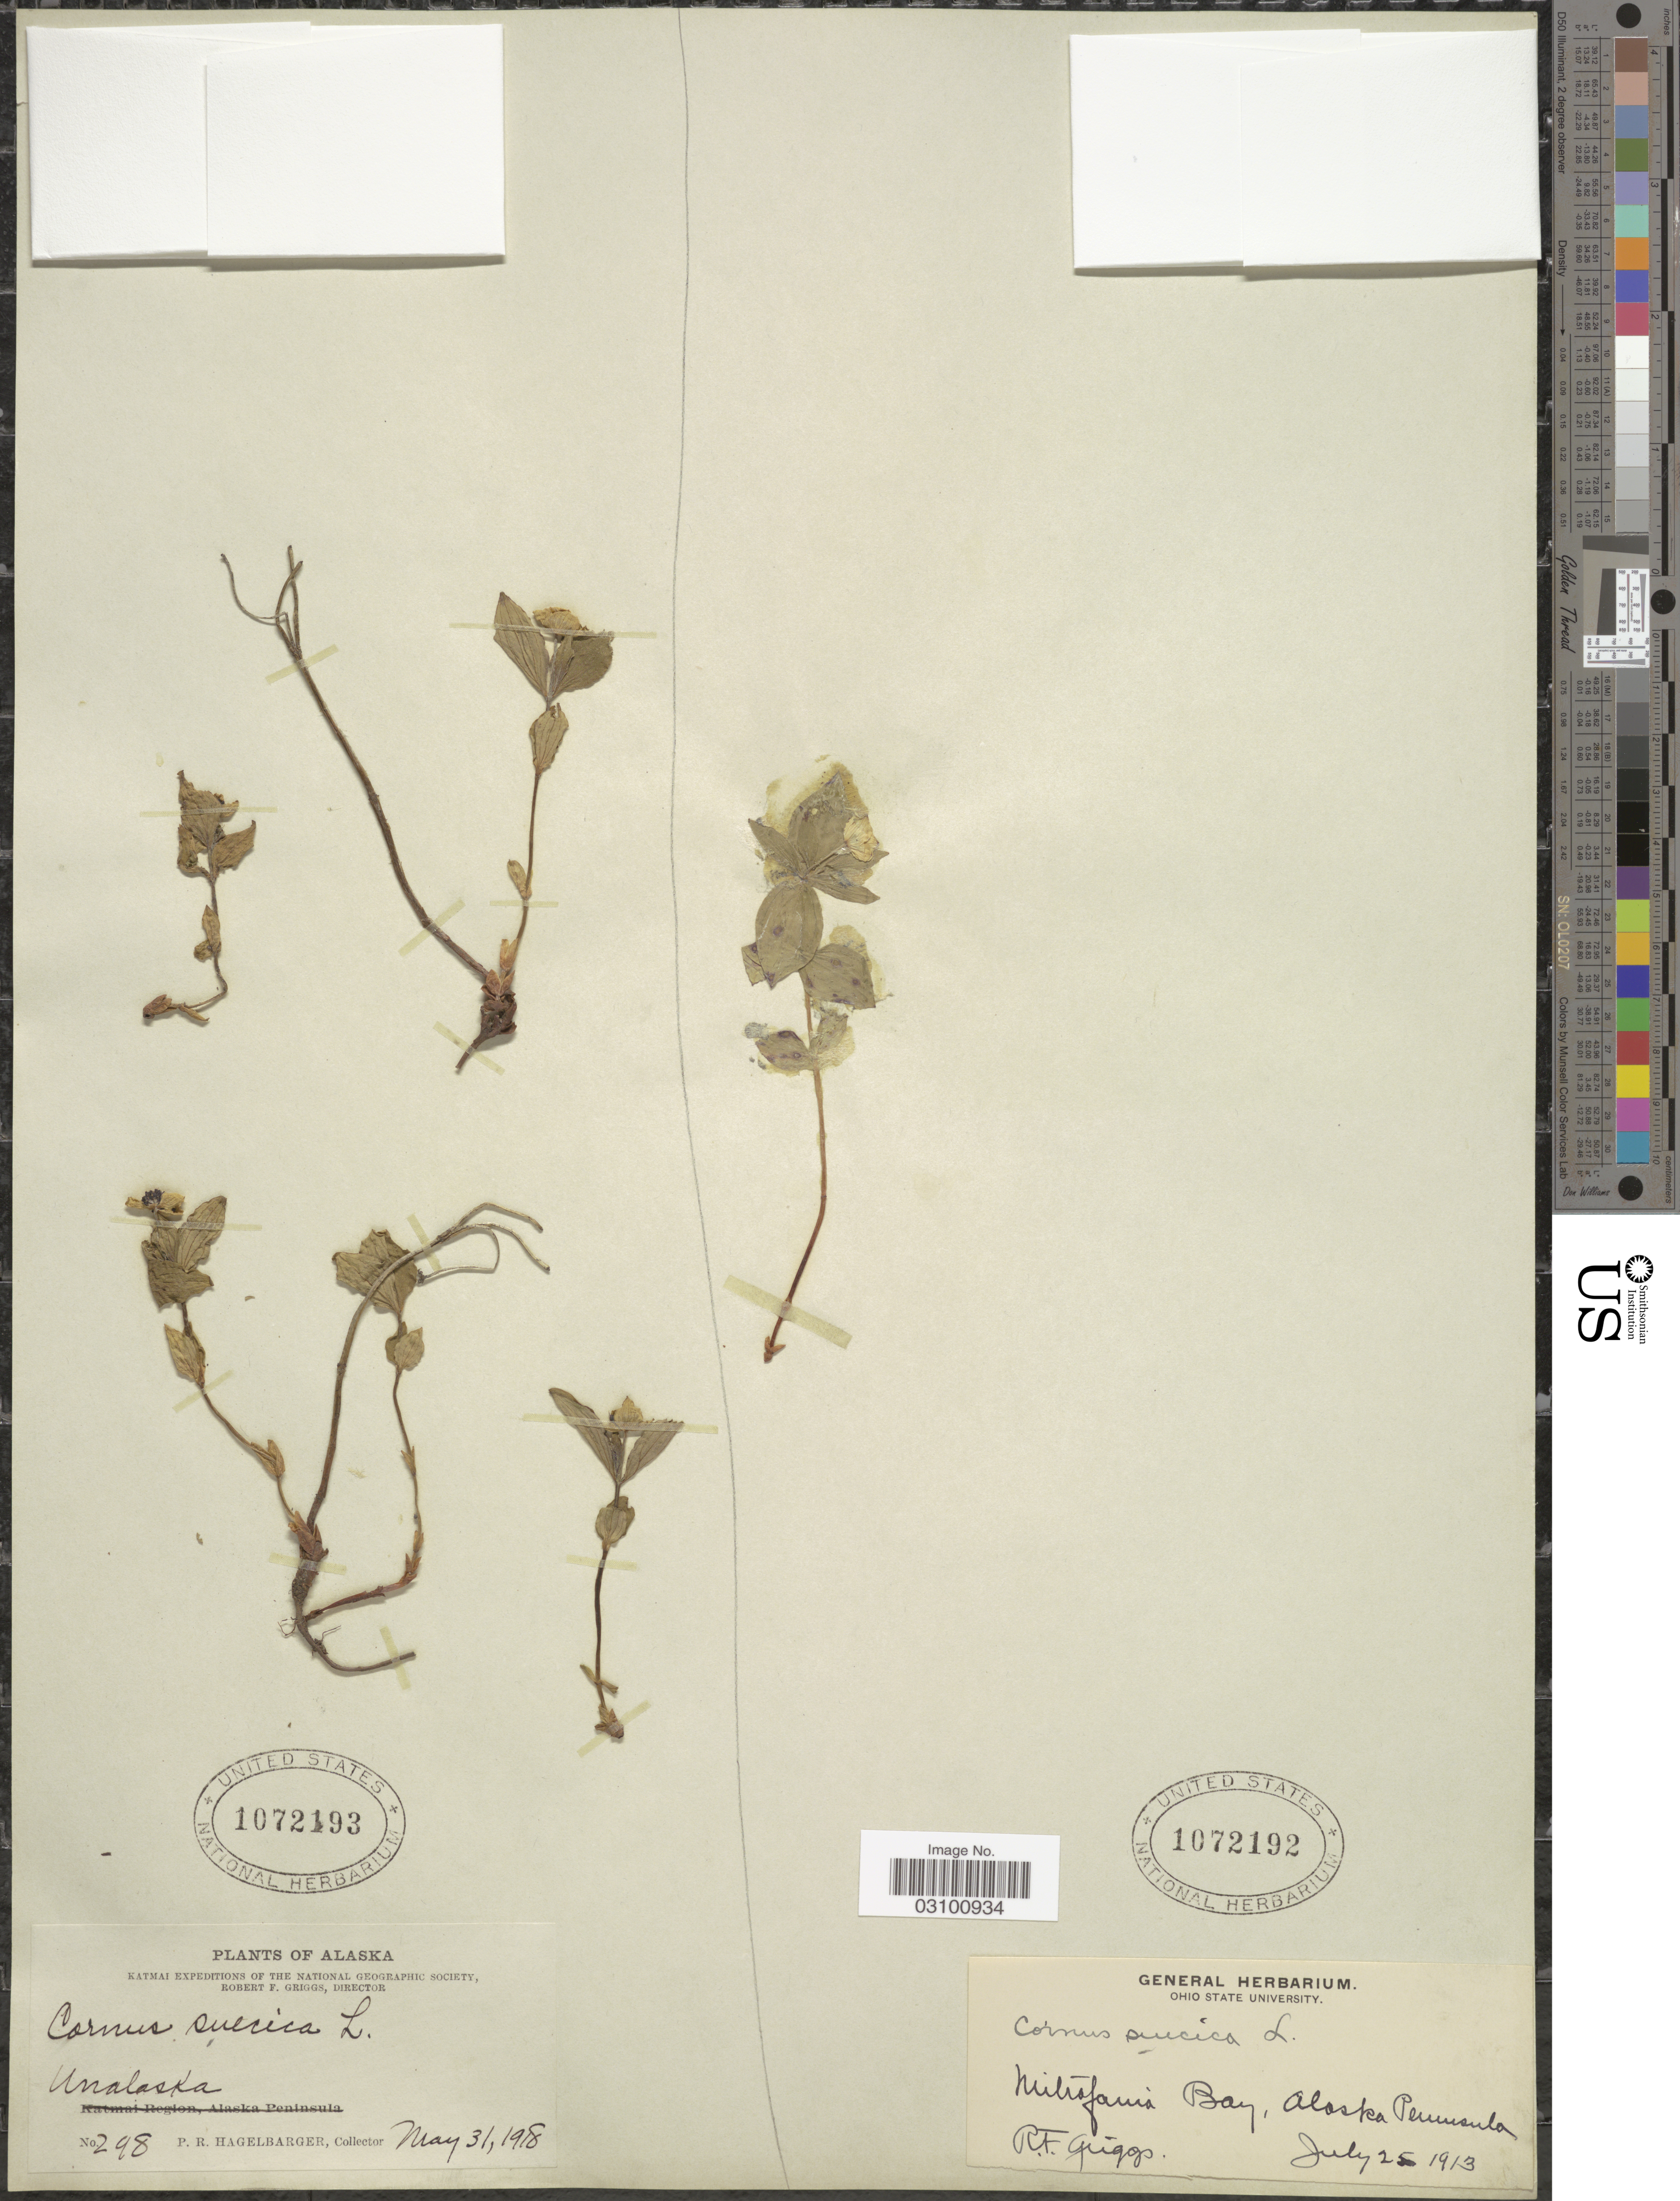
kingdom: Plantae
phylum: Tracheophyta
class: Magnoliopsida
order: Cornales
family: Cornaceae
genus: Cornus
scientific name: Cornus suecica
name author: L.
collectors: R. F. Griggs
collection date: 1913-07-25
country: United States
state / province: Alaska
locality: Mitrofania Bay, Alaska Peninsula.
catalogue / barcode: US 1072192